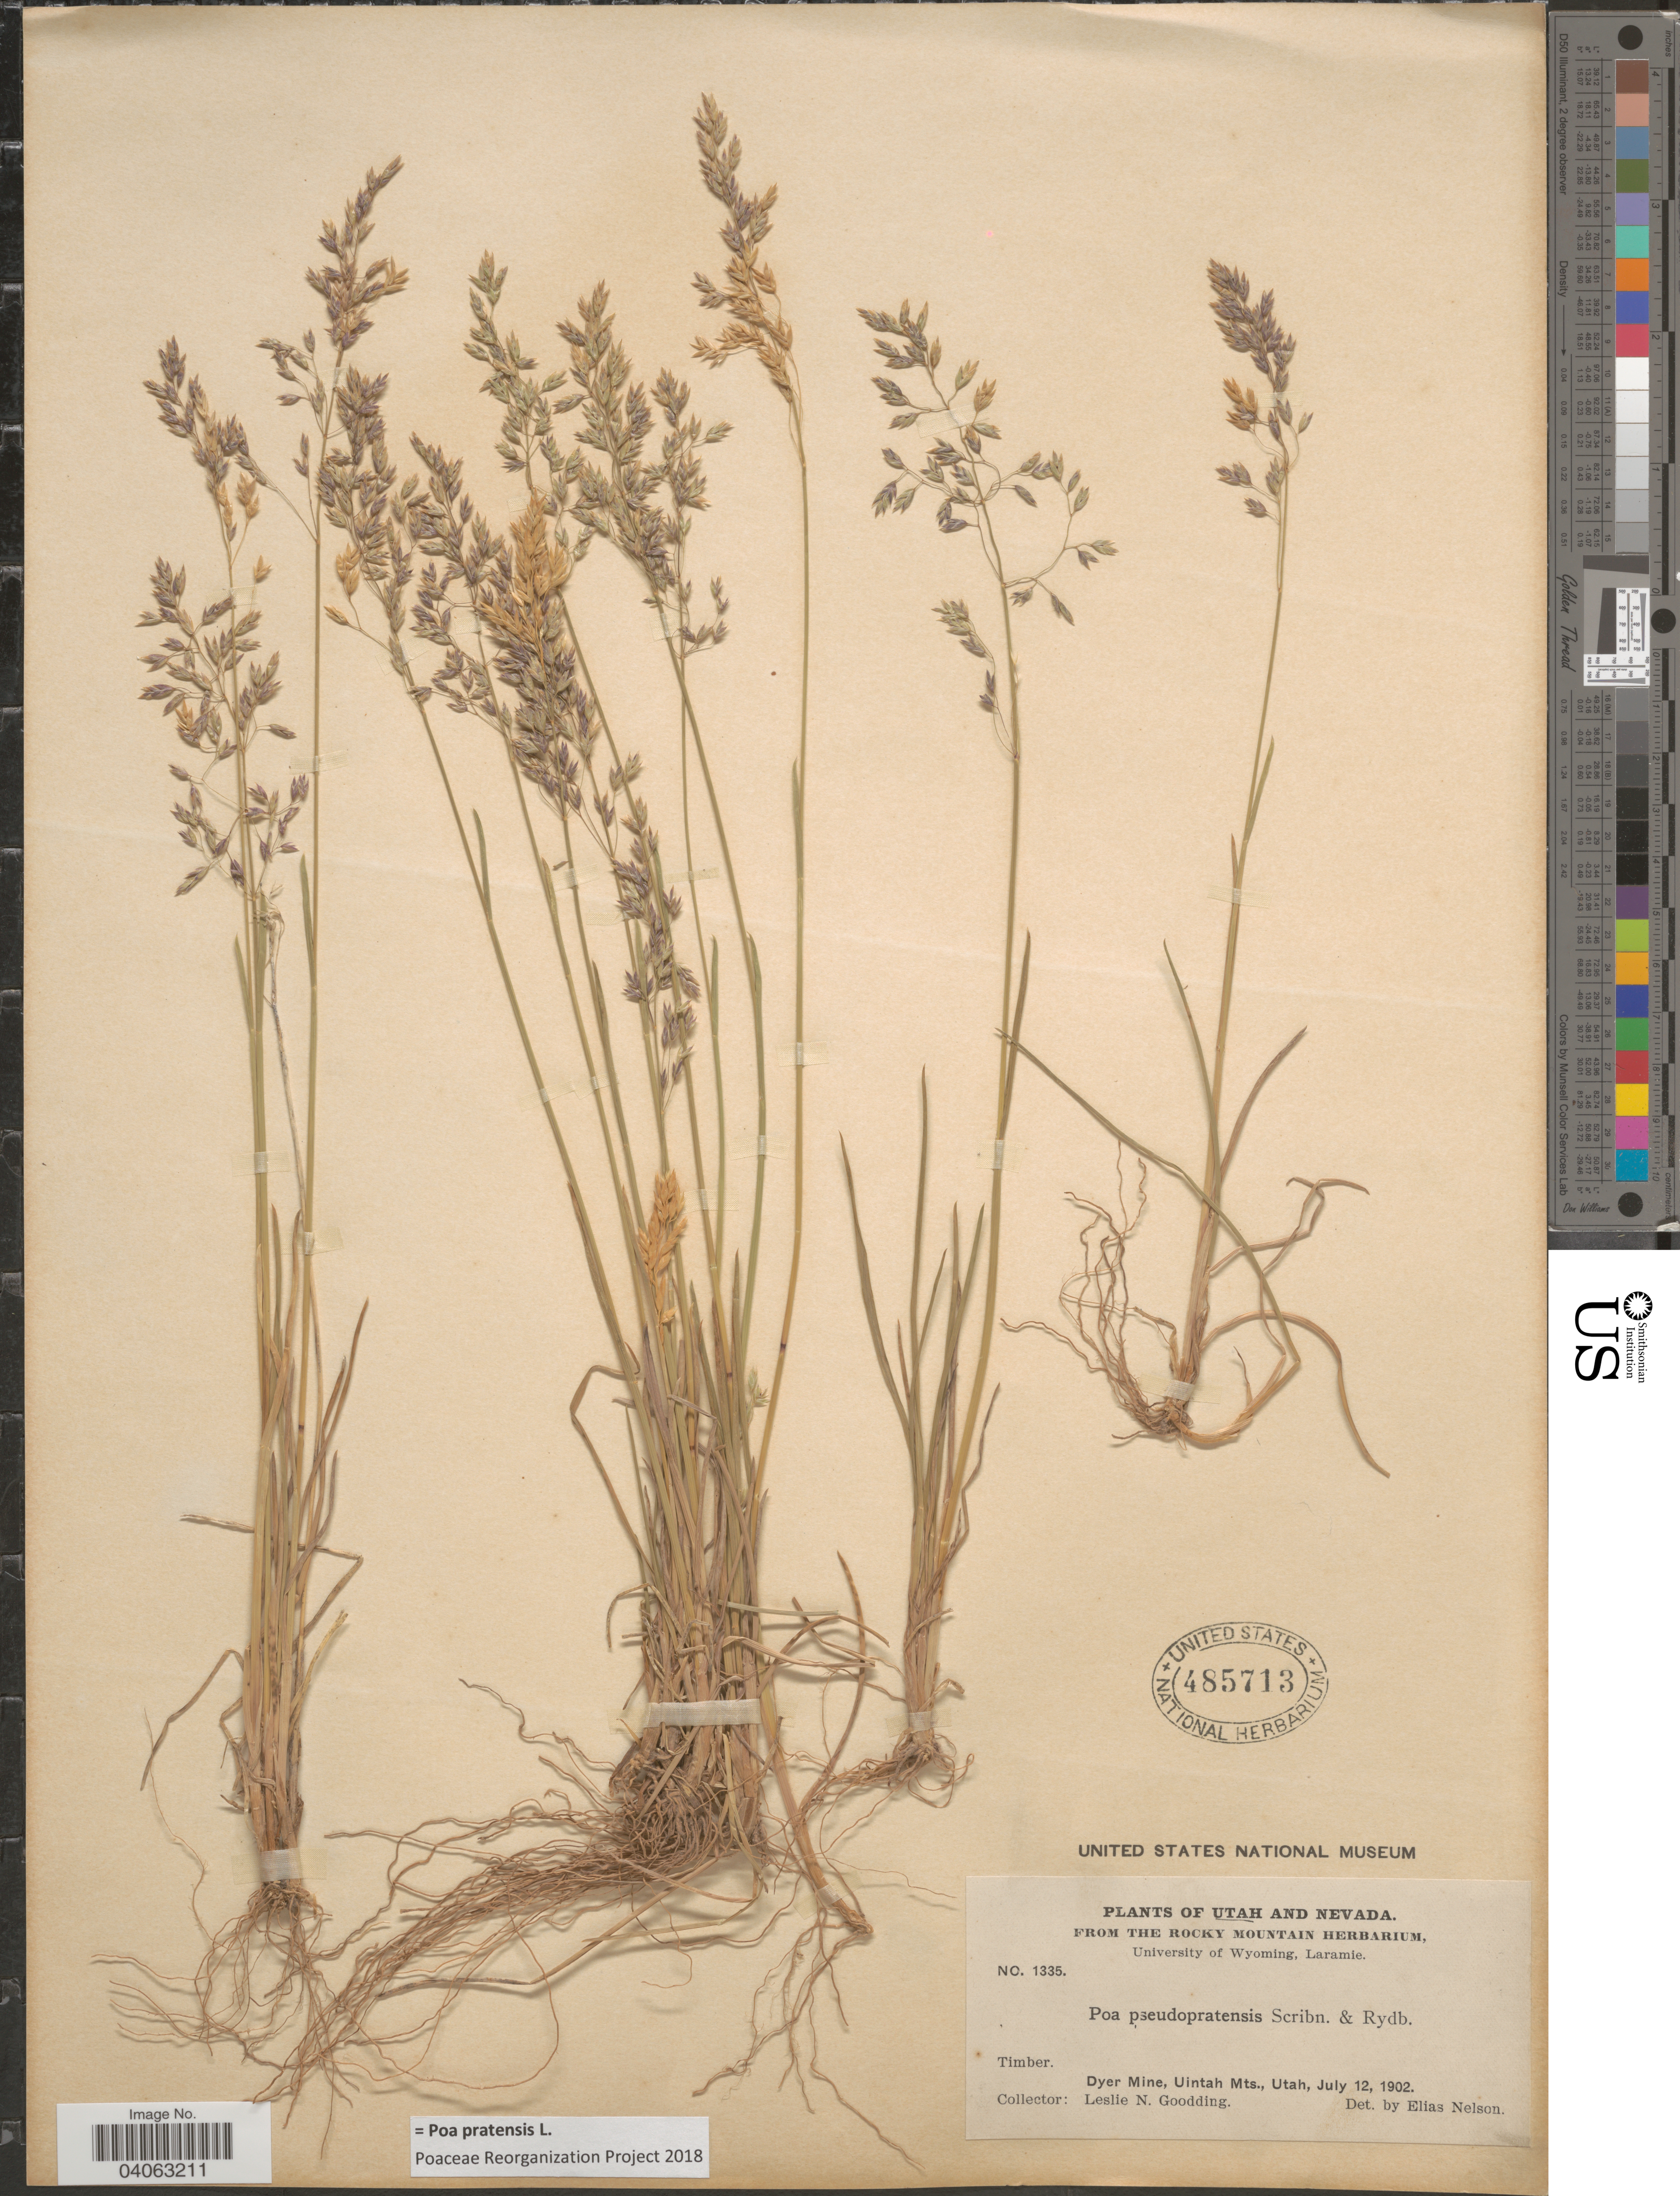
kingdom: Plantae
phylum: Tracheophyta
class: Liliopsida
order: Poales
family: Poaceae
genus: Poa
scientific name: Poa pratensis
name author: L.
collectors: L. N. Goodding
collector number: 1335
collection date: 1902-07-12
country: United States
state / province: Utah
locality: Timber. Dyer Mine, Uintah Mts.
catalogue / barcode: US 485713